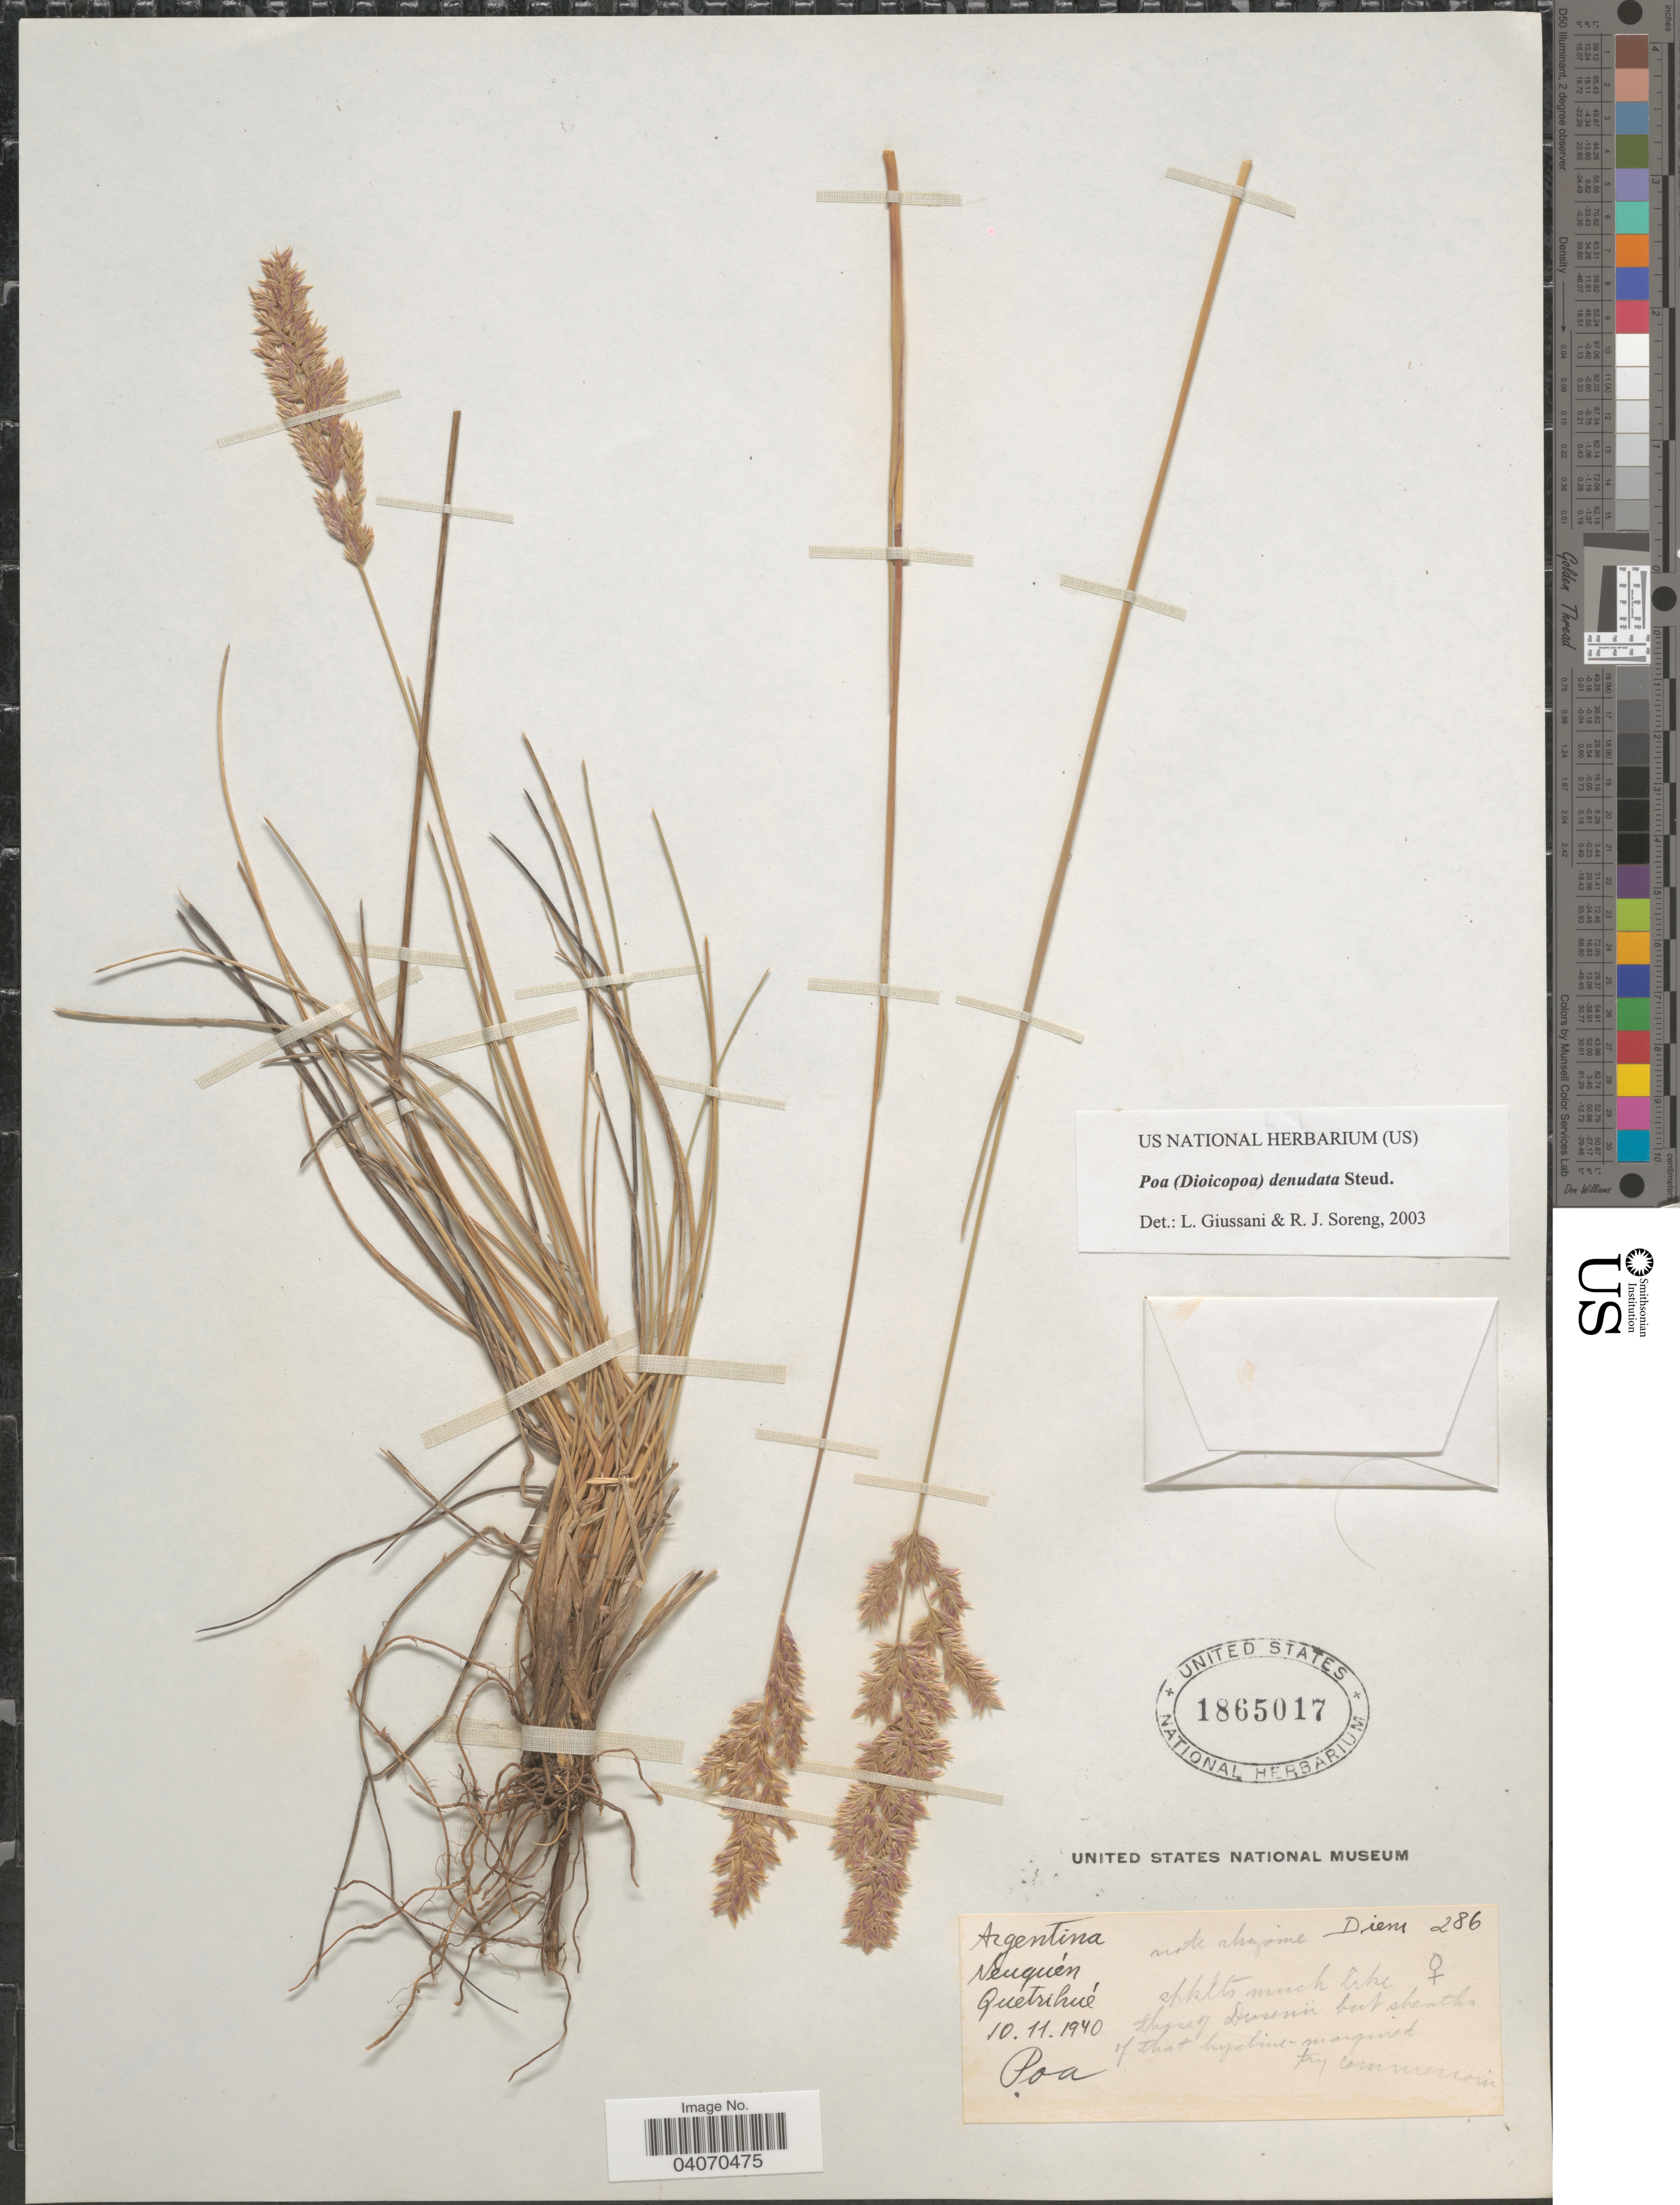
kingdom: Plantae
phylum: Tracheophyta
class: Liliopsida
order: Poales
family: Poaceae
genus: Poa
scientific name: Poa denudata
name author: Steud.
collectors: Diem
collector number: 286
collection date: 1940-11-10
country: Argentina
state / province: Neuquen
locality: Quetrihué.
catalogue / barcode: US 1865017